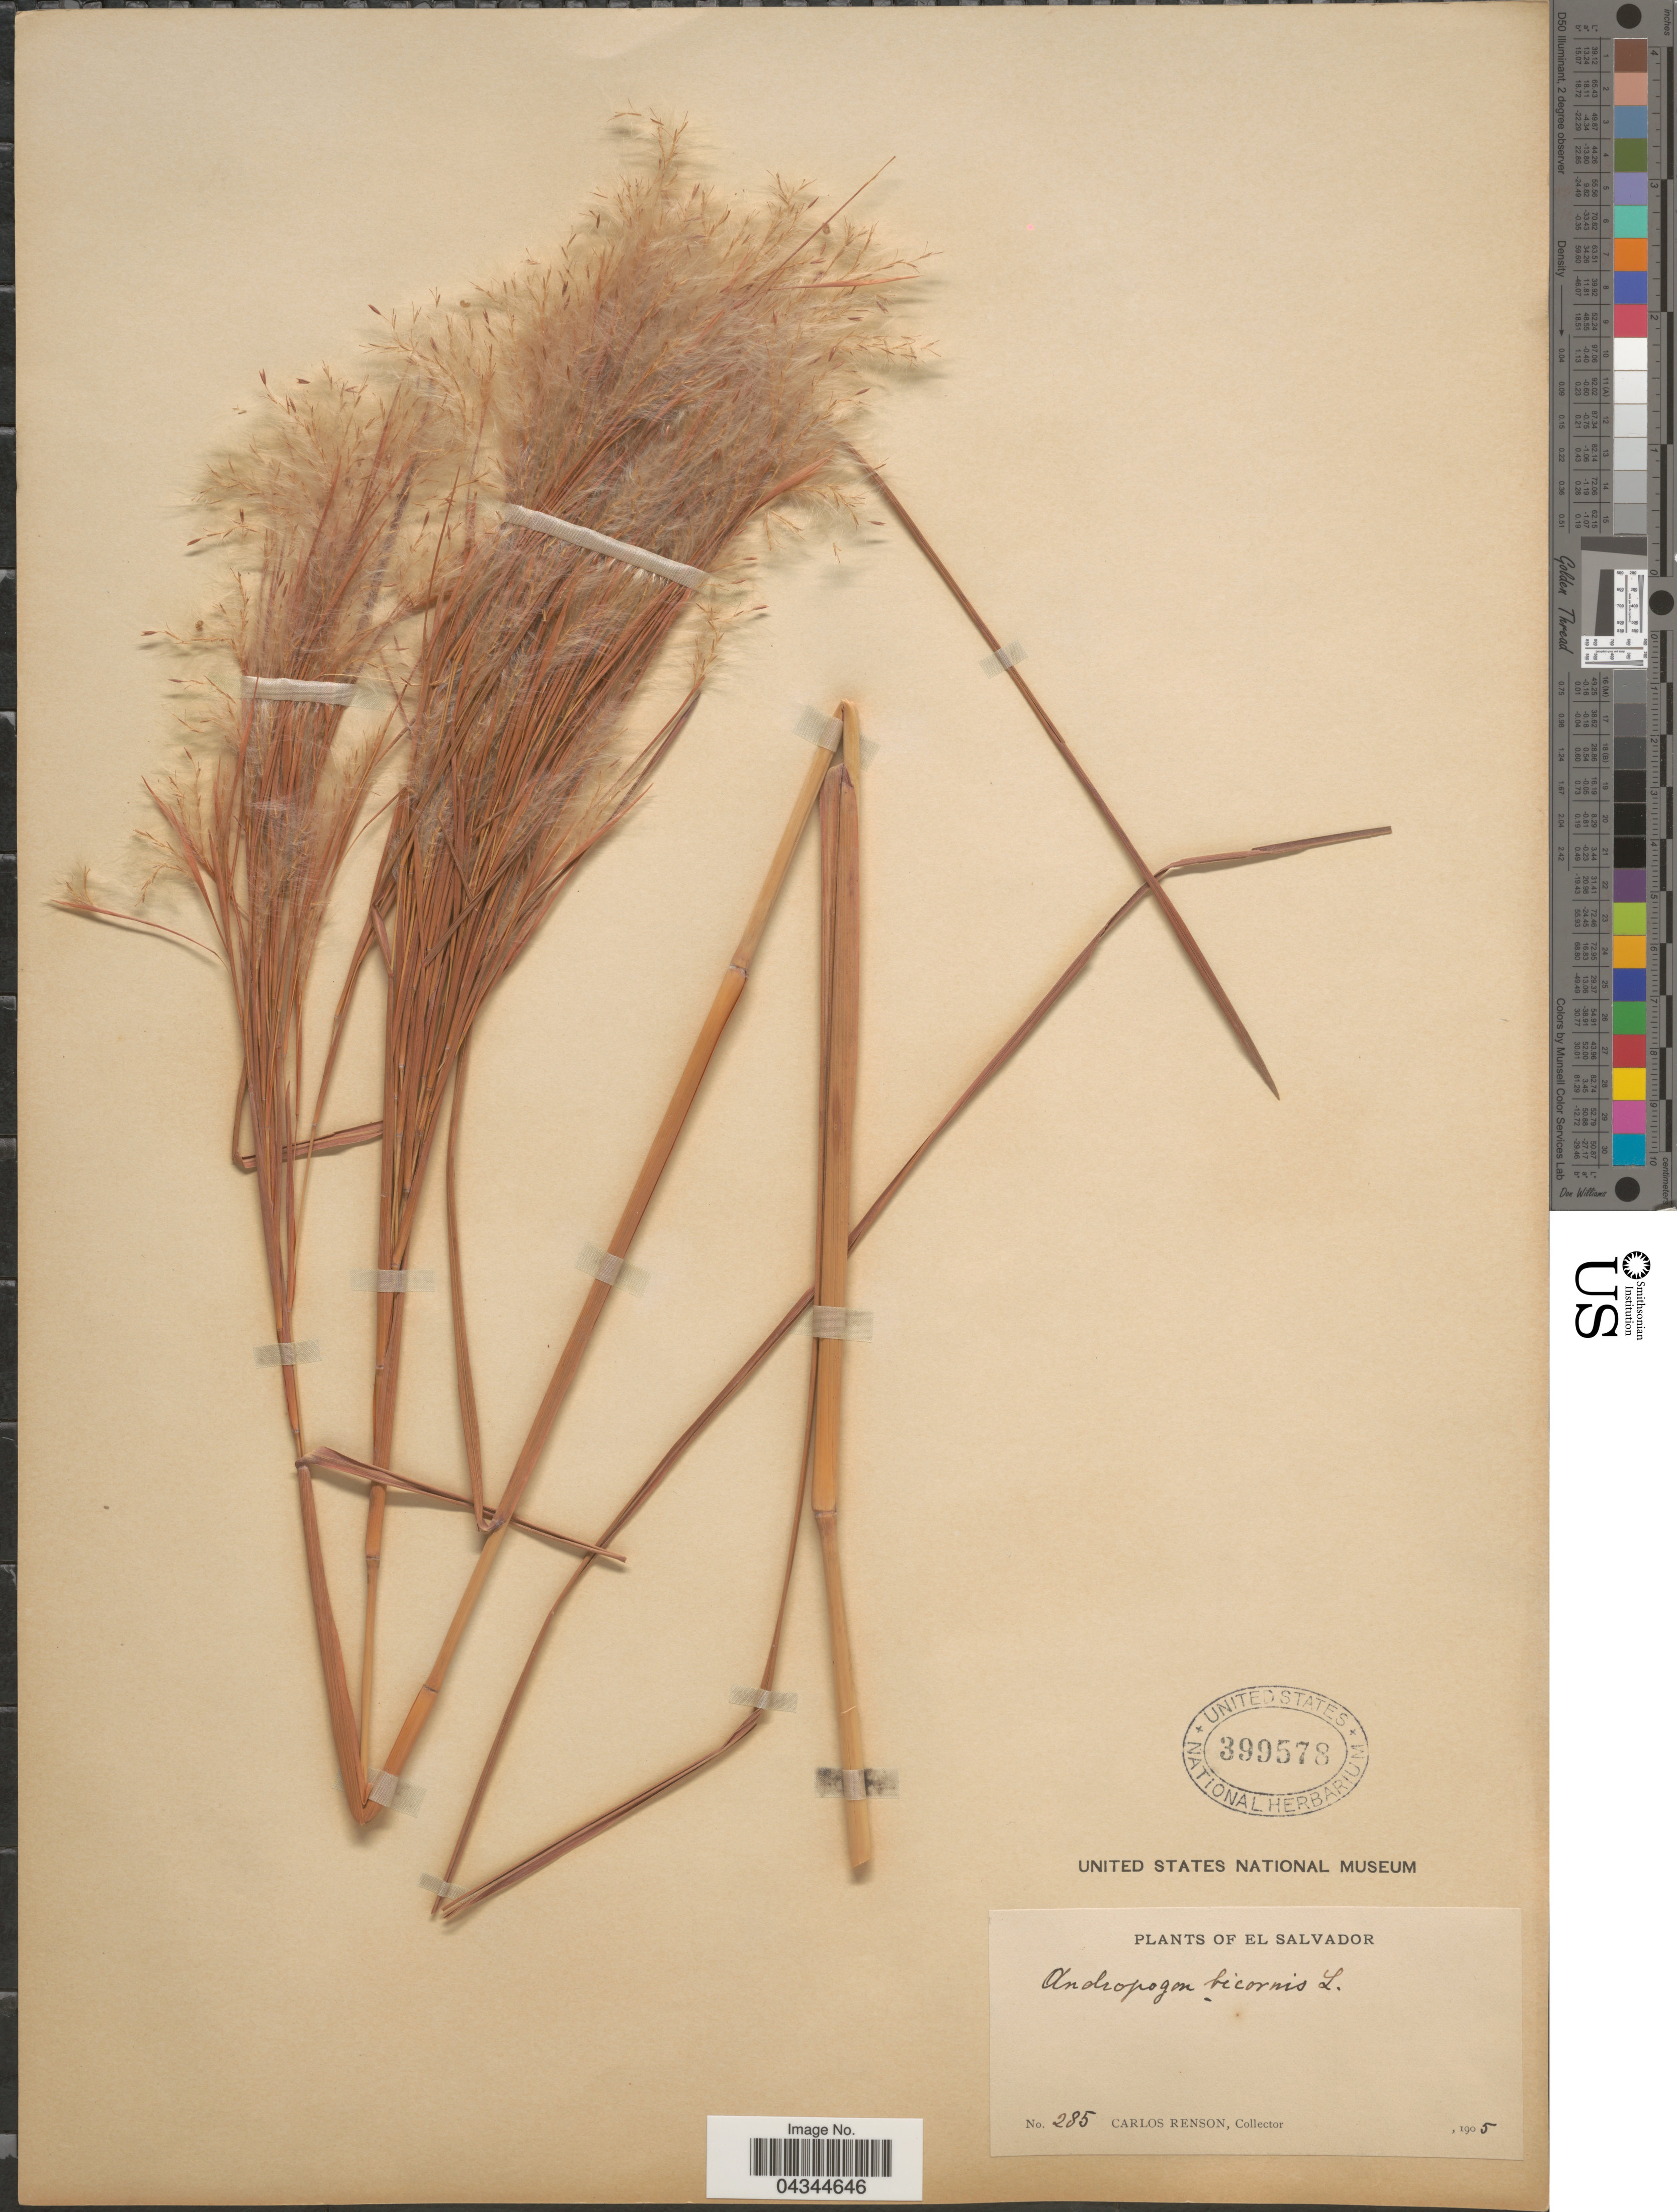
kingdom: Plantae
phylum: Tracheophyta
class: Liliopsida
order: Poales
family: Poaceae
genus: Andropogon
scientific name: Andropogon bicornis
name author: L.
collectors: C. Renson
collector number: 285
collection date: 1905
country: El Salvador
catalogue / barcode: US 399578